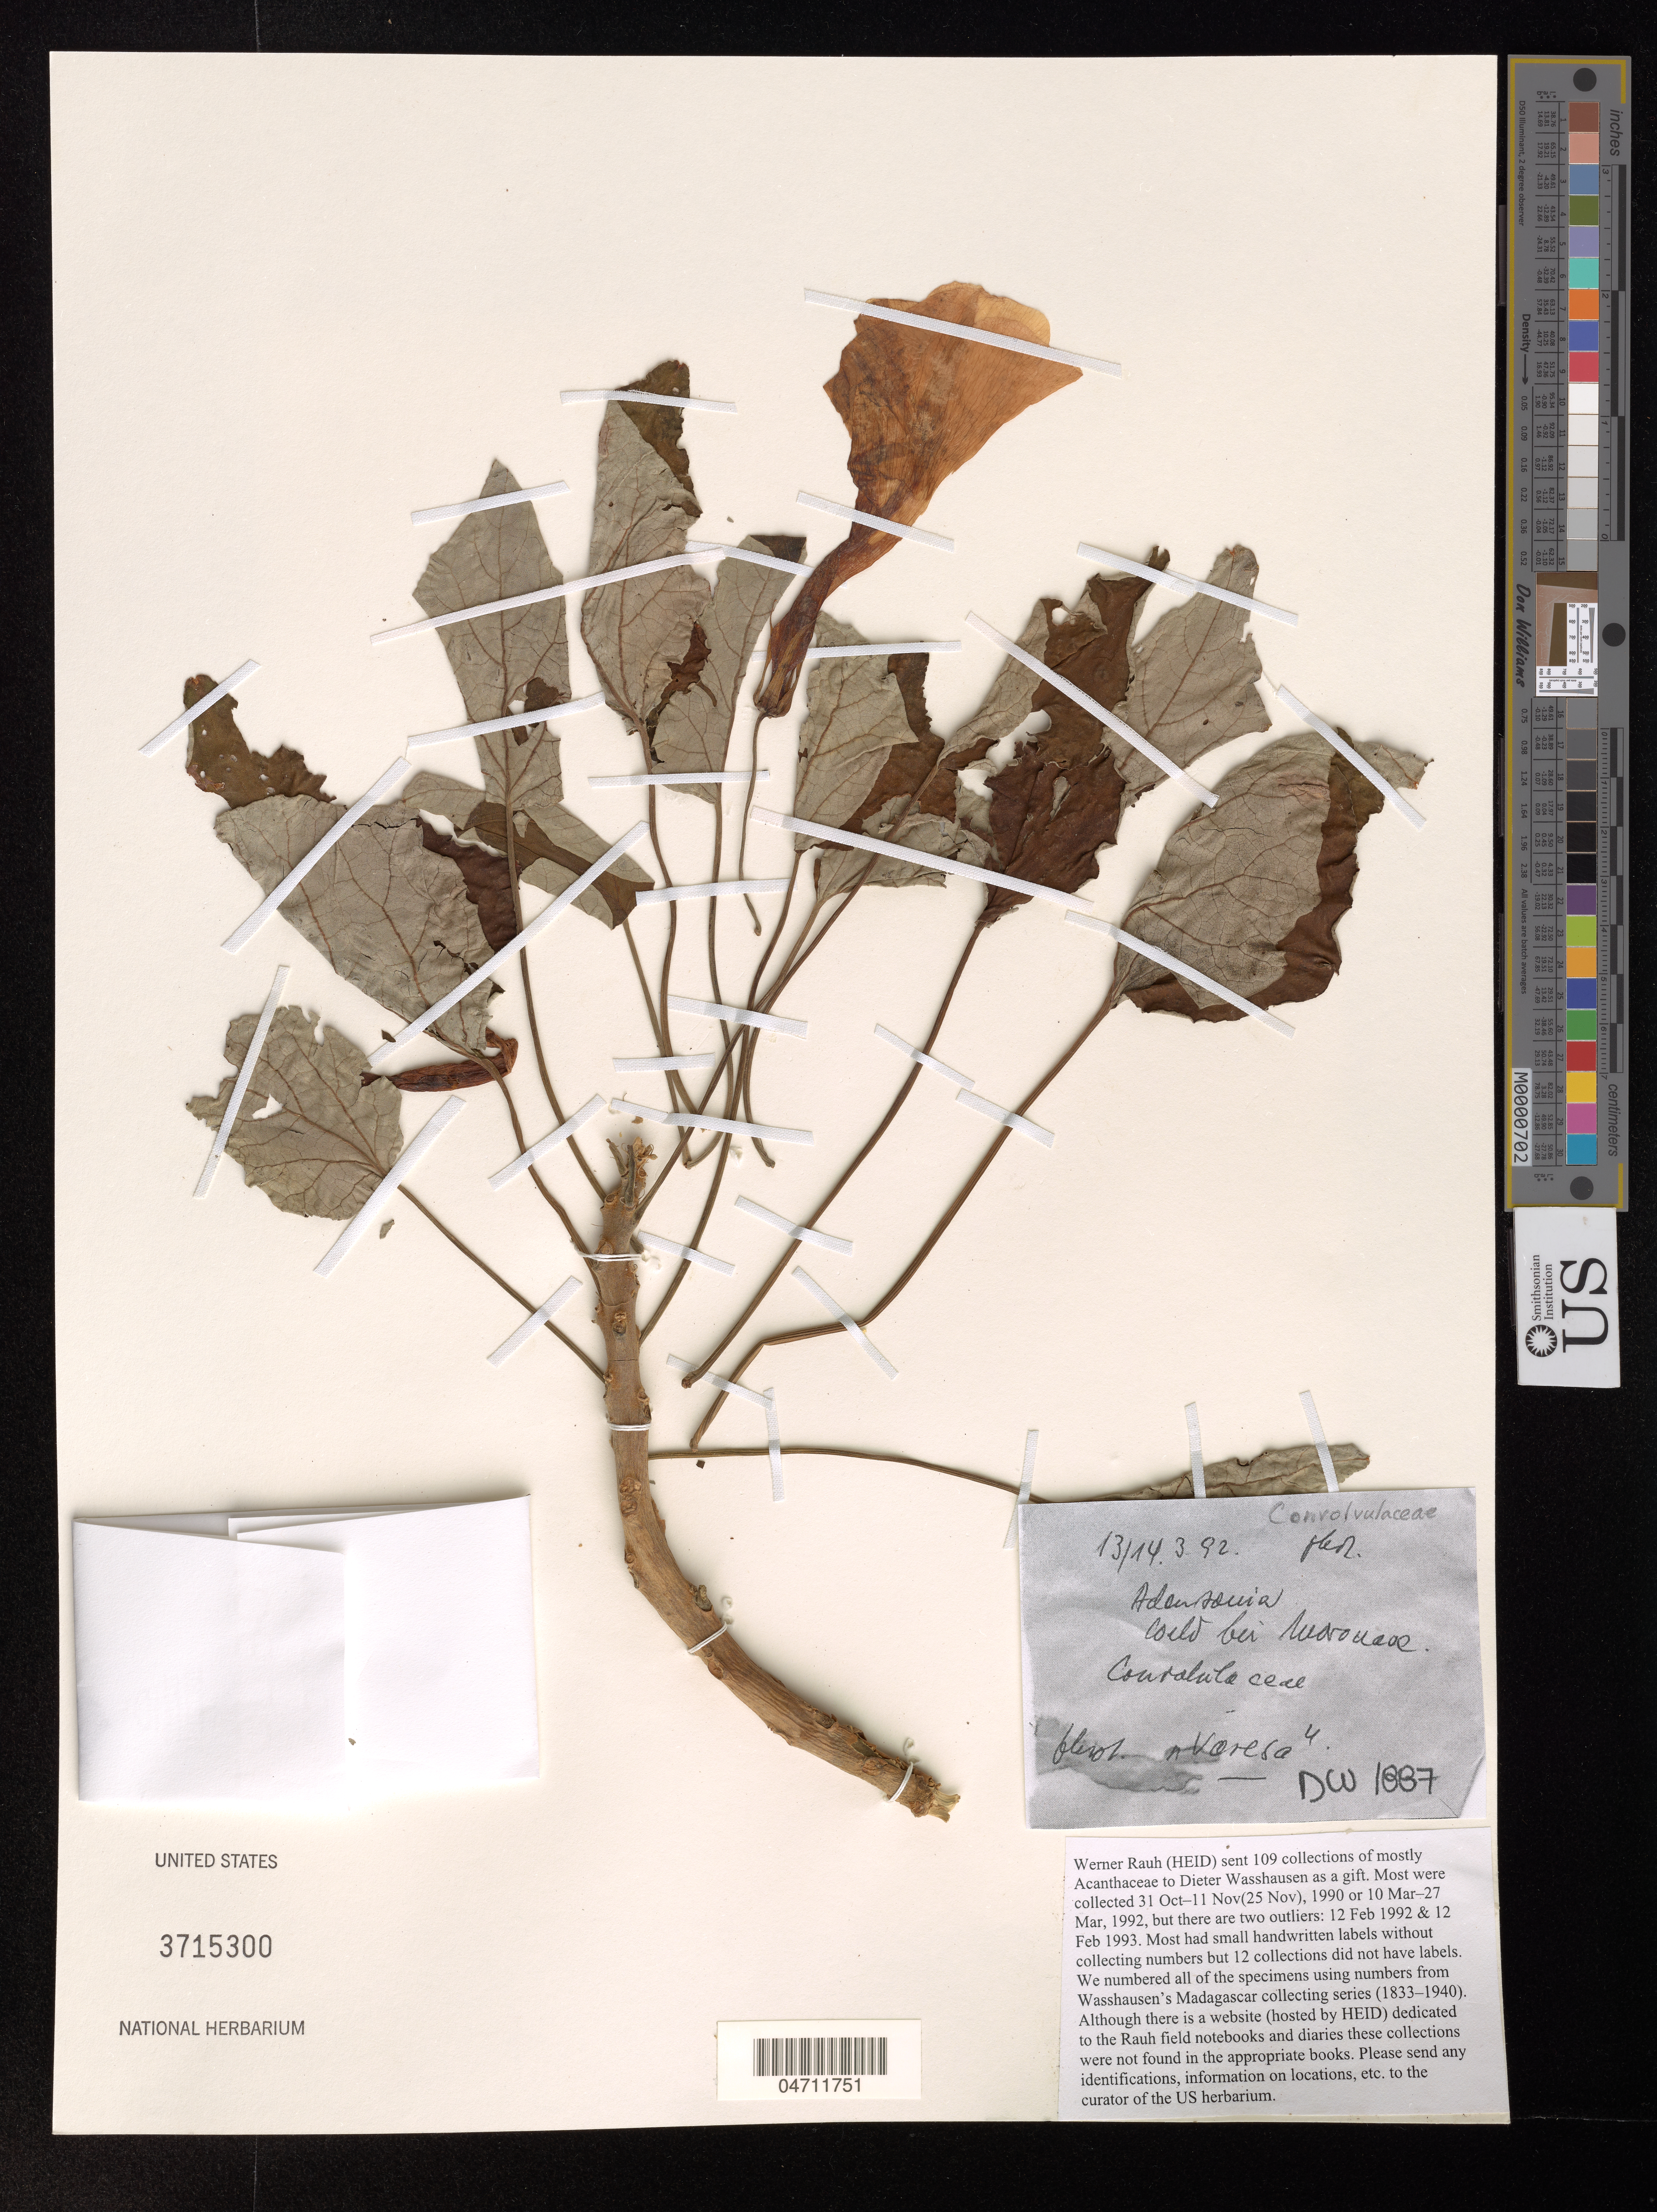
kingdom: Plantae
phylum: Tracheophyta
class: Magnoliopsida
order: Solanales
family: Convolvulaceae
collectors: W. Rauh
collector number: DW 1887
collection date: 1992-03-13/1992-03-14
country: Madagascar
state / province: Tulear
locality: Adansonia forest nr. Morondava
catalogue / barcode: US 3715300